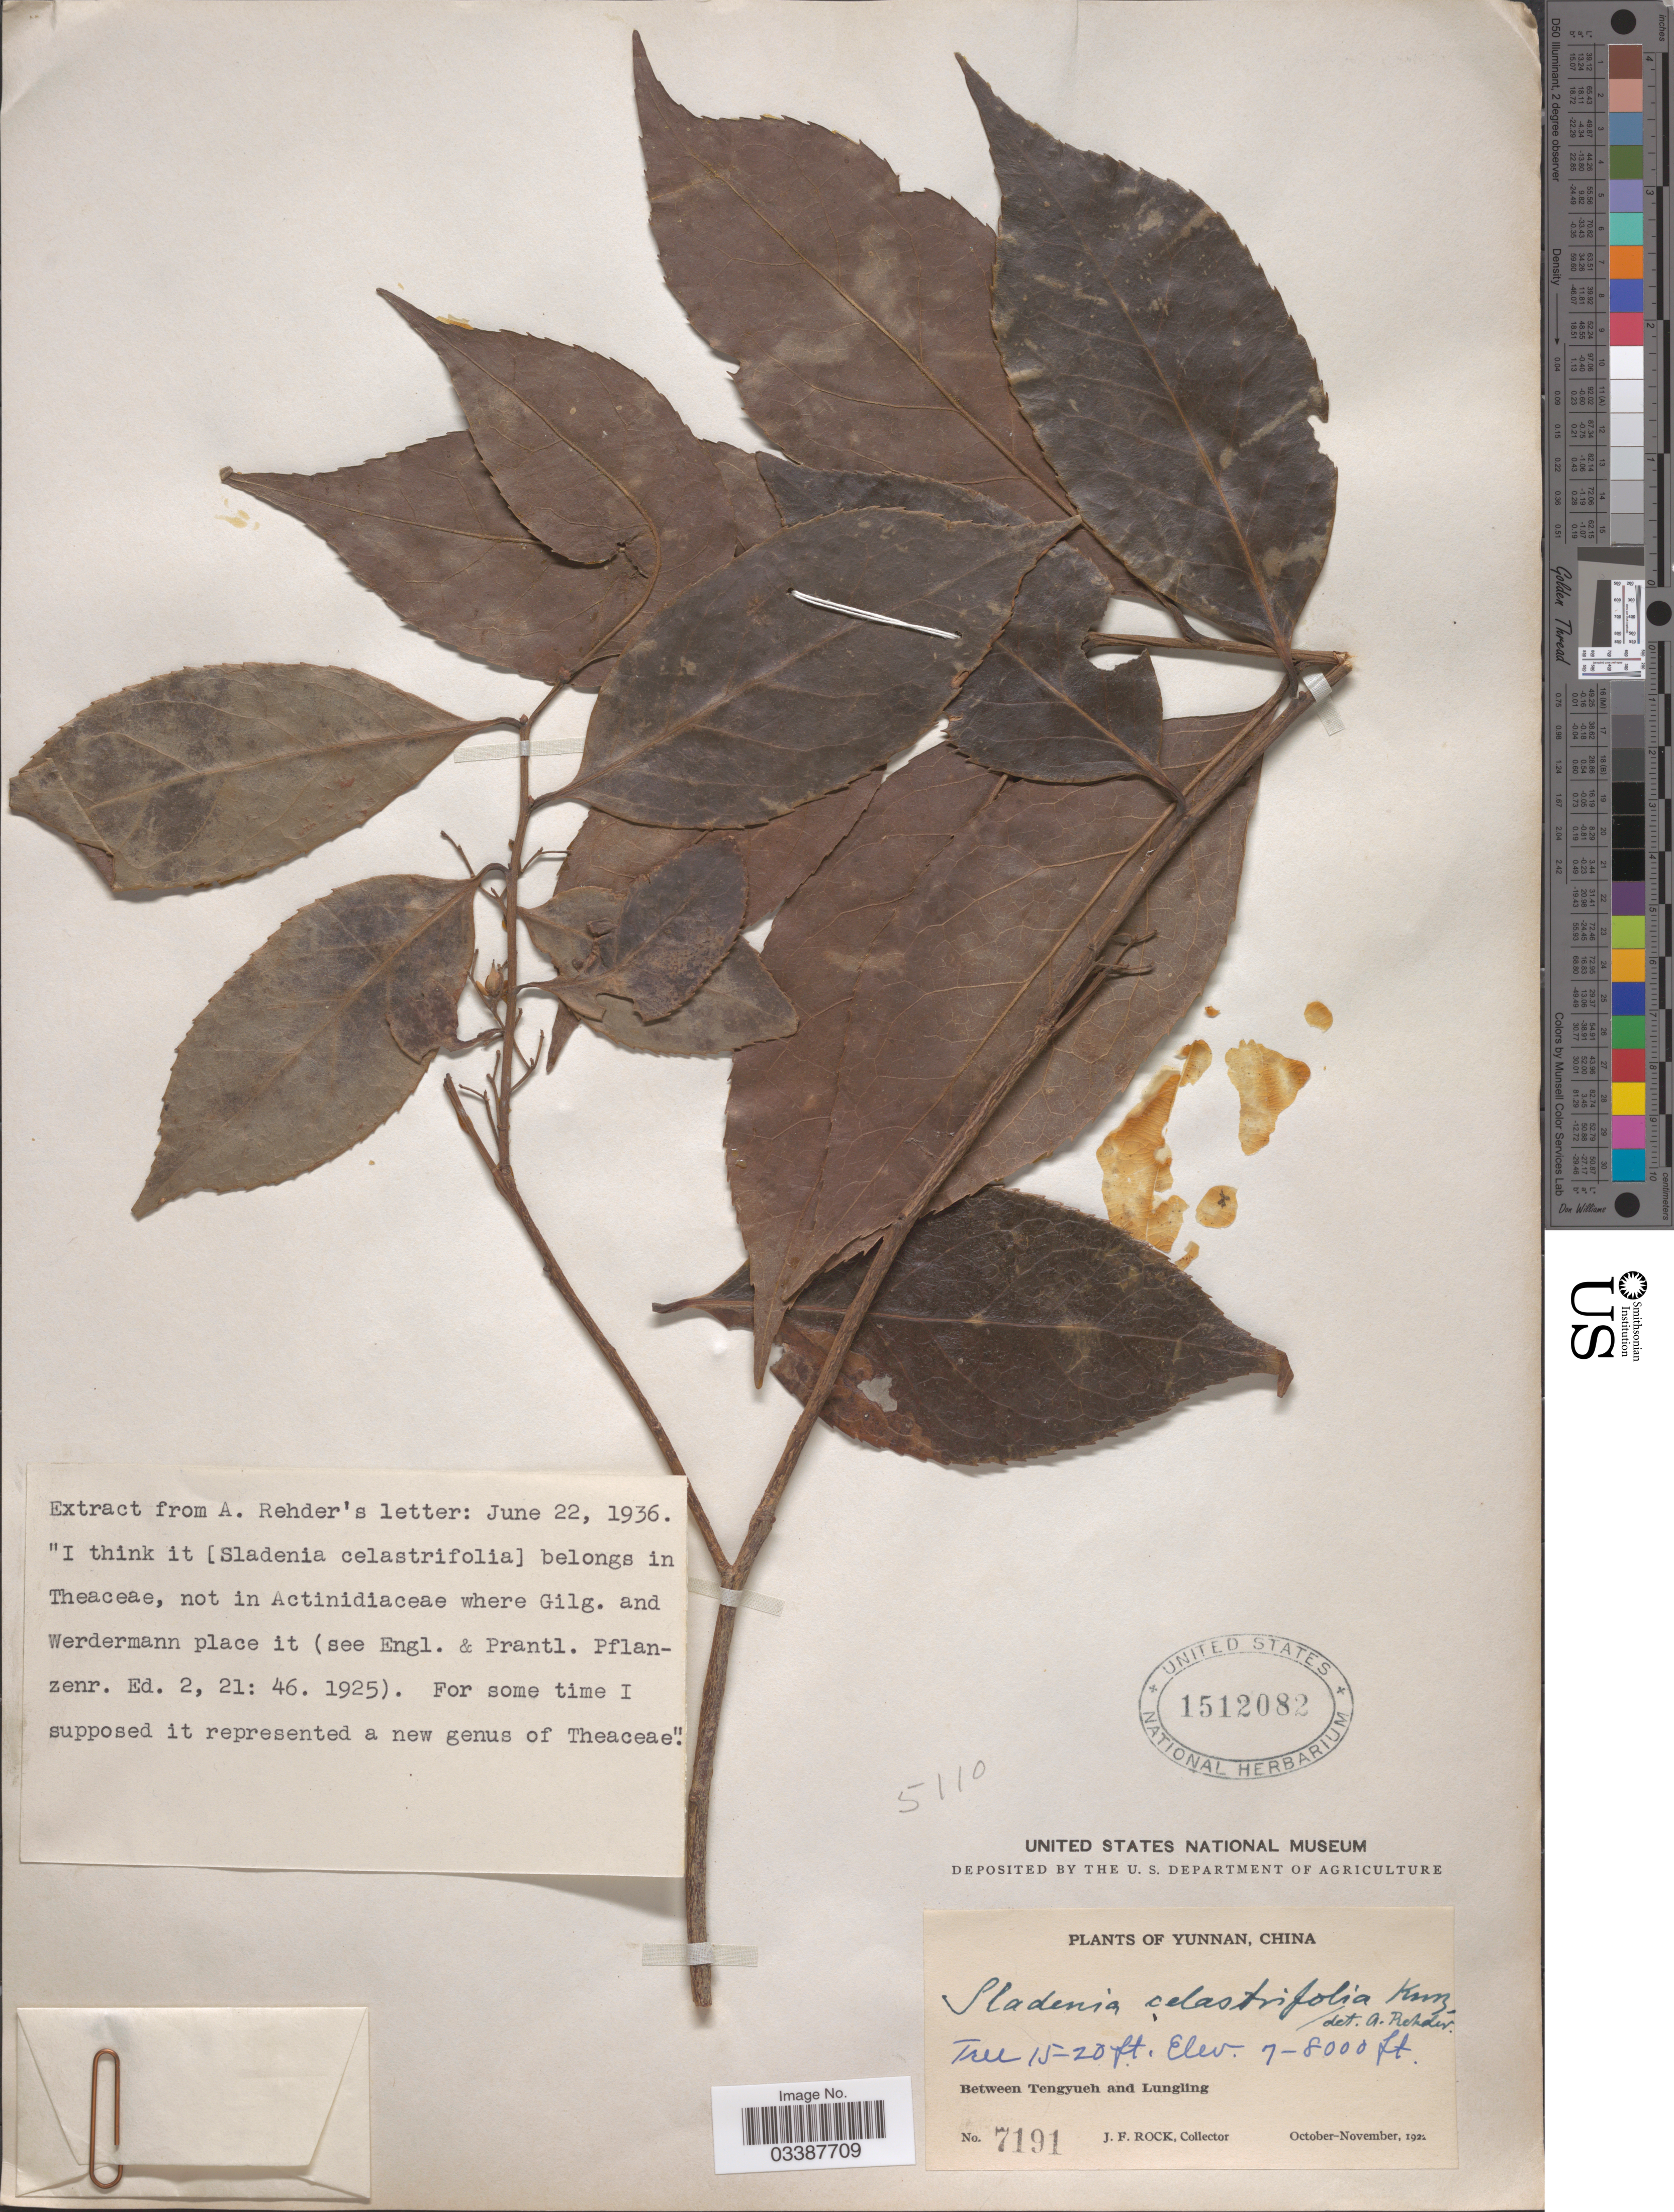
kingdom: Plantae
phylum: Tracheophyta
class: Magnoliopsida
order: Ericales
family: Sladeniaceae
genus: Sladenia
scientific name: Sladenia celastrifolia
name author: Kurz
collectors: J. Rock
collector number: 7191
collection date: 1922-10/1922-11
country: China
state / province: Yunnan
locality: Between Tengyueh and Lungling.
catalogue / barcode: US 1512082